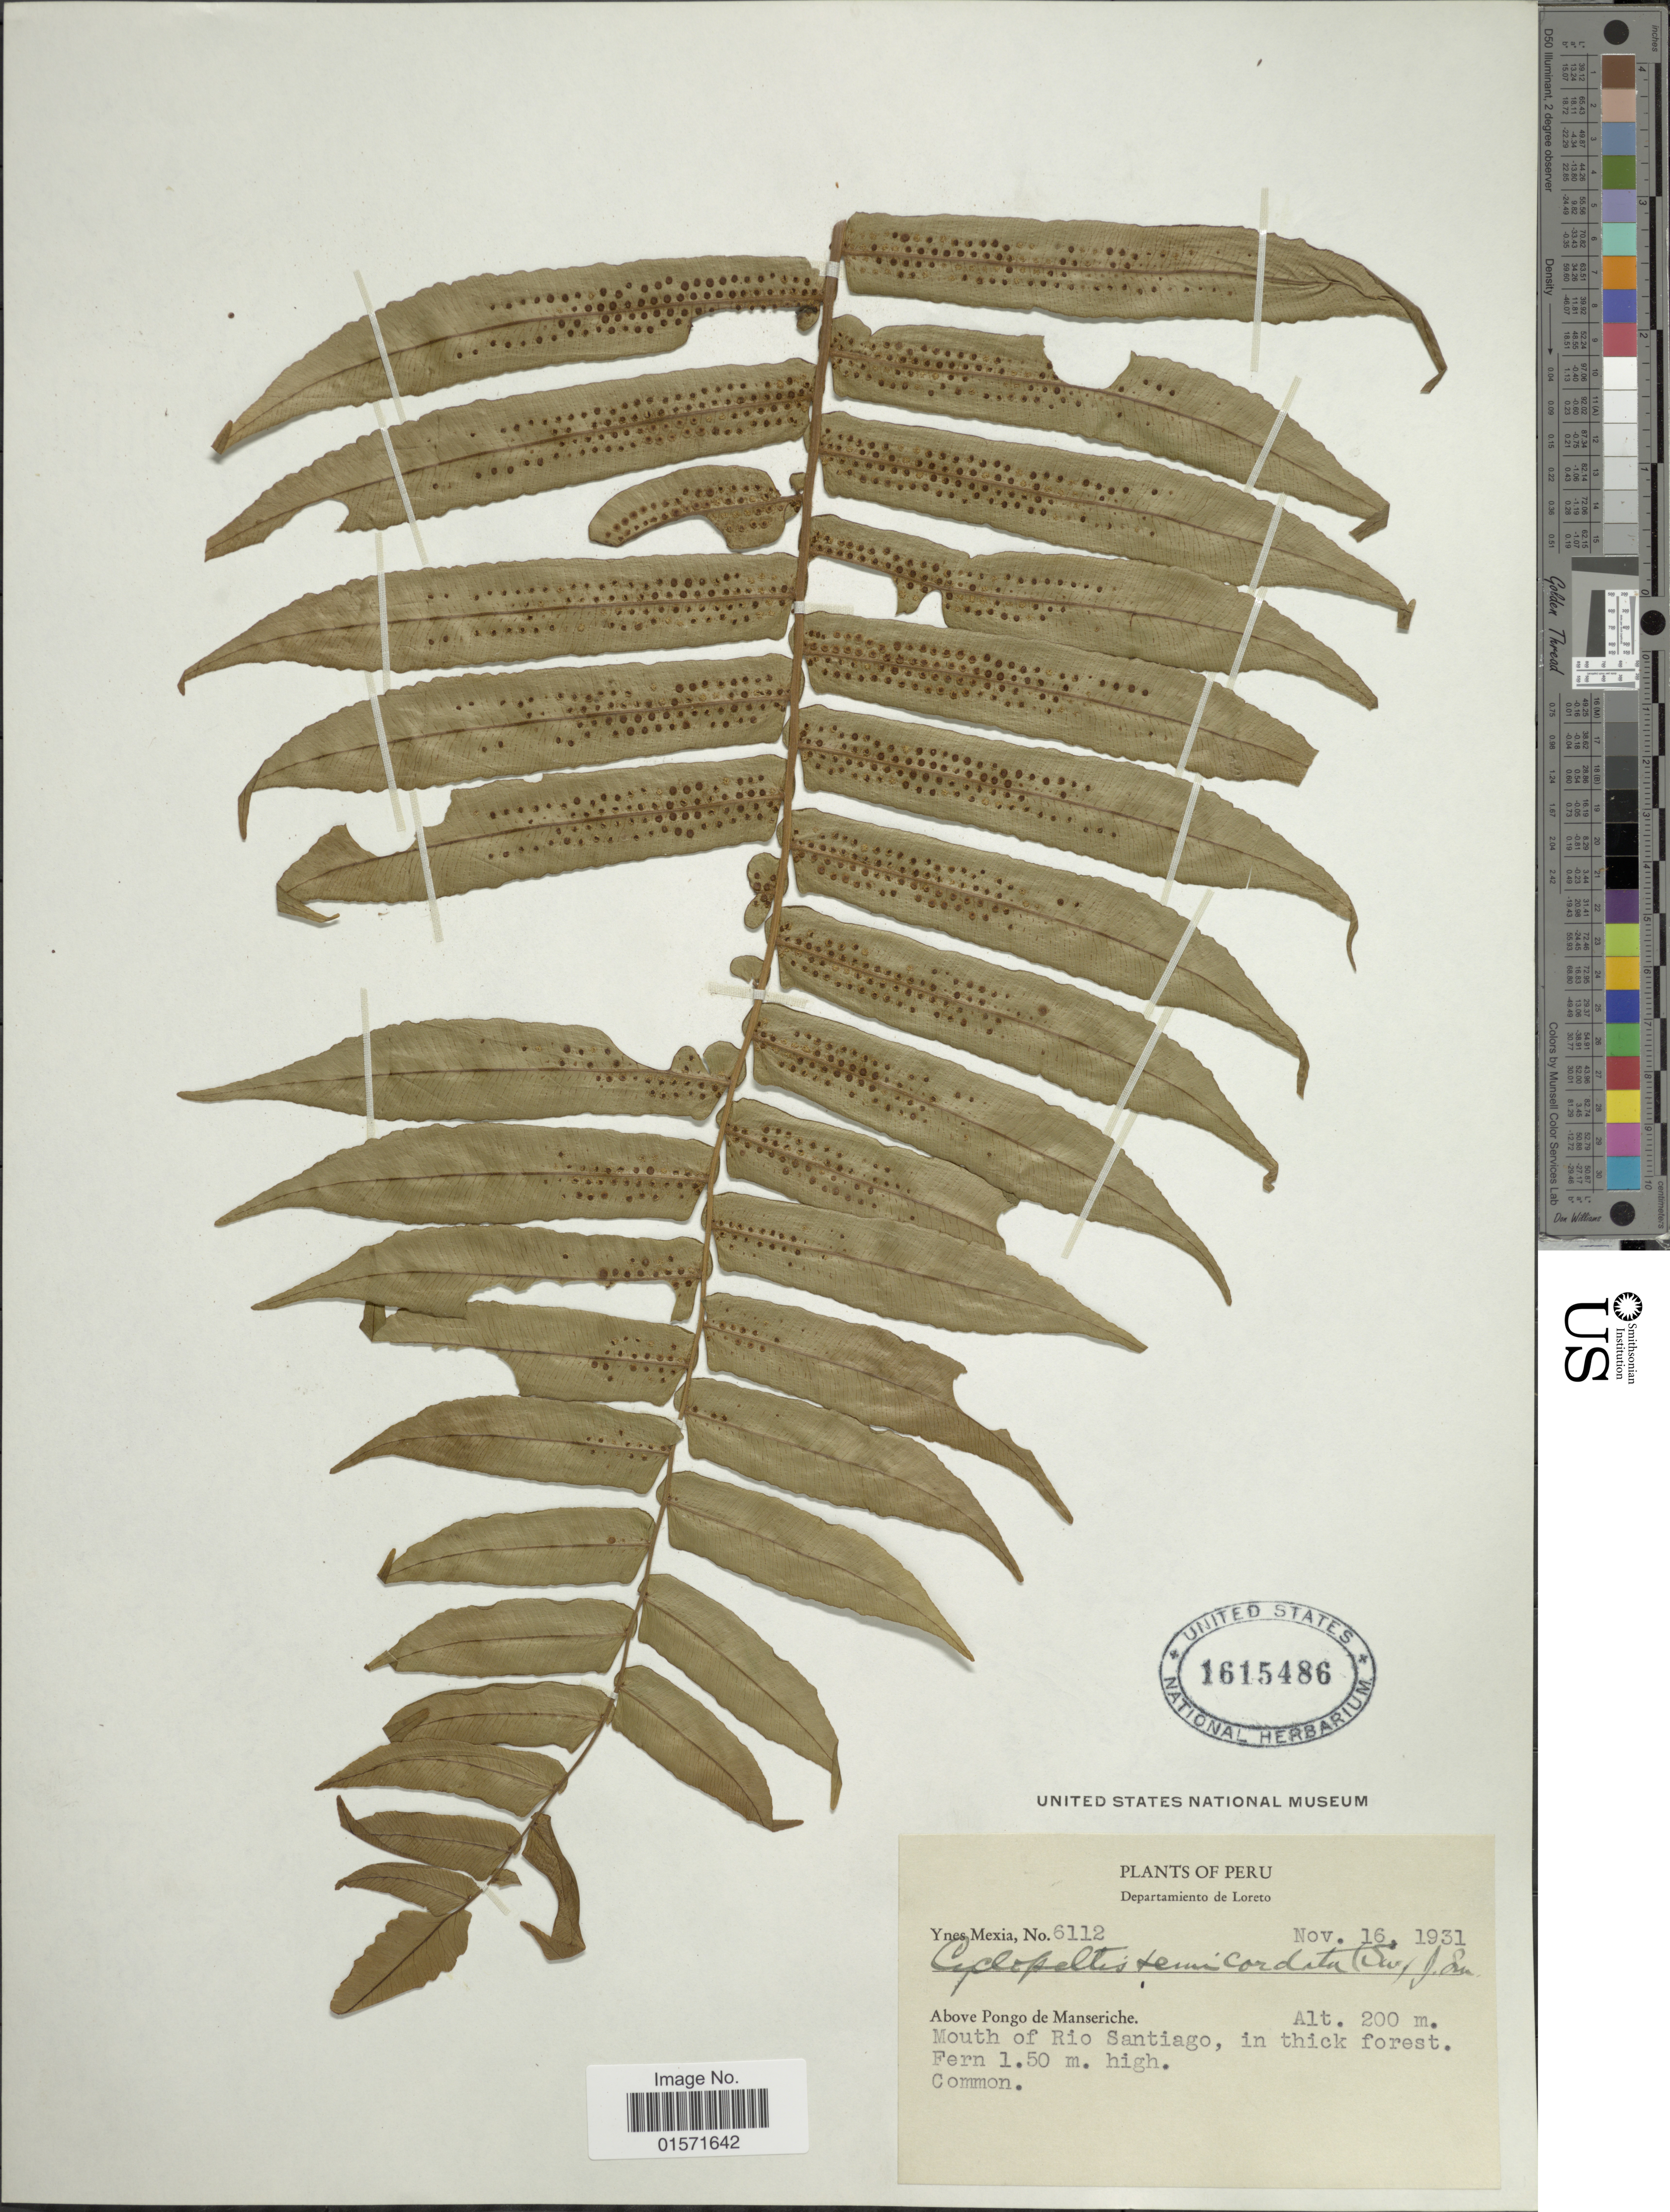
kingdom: Plantae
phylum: Tracheophyta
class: Polypodiopsida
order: Polypodiales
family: Lomariopsidaceae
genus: Cyclopeltis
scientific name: Cyclopeltis semicordata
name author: (Sw.) J. Sm.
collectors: Y. Mexia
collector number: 6112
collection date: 1931-11-16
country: Peru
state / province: Loreto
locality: Departamento de Loreto. Above Pongo de Manseriche. Mouth of Rio Santiago, in thick forest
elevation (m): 200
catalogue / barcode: US 1615486